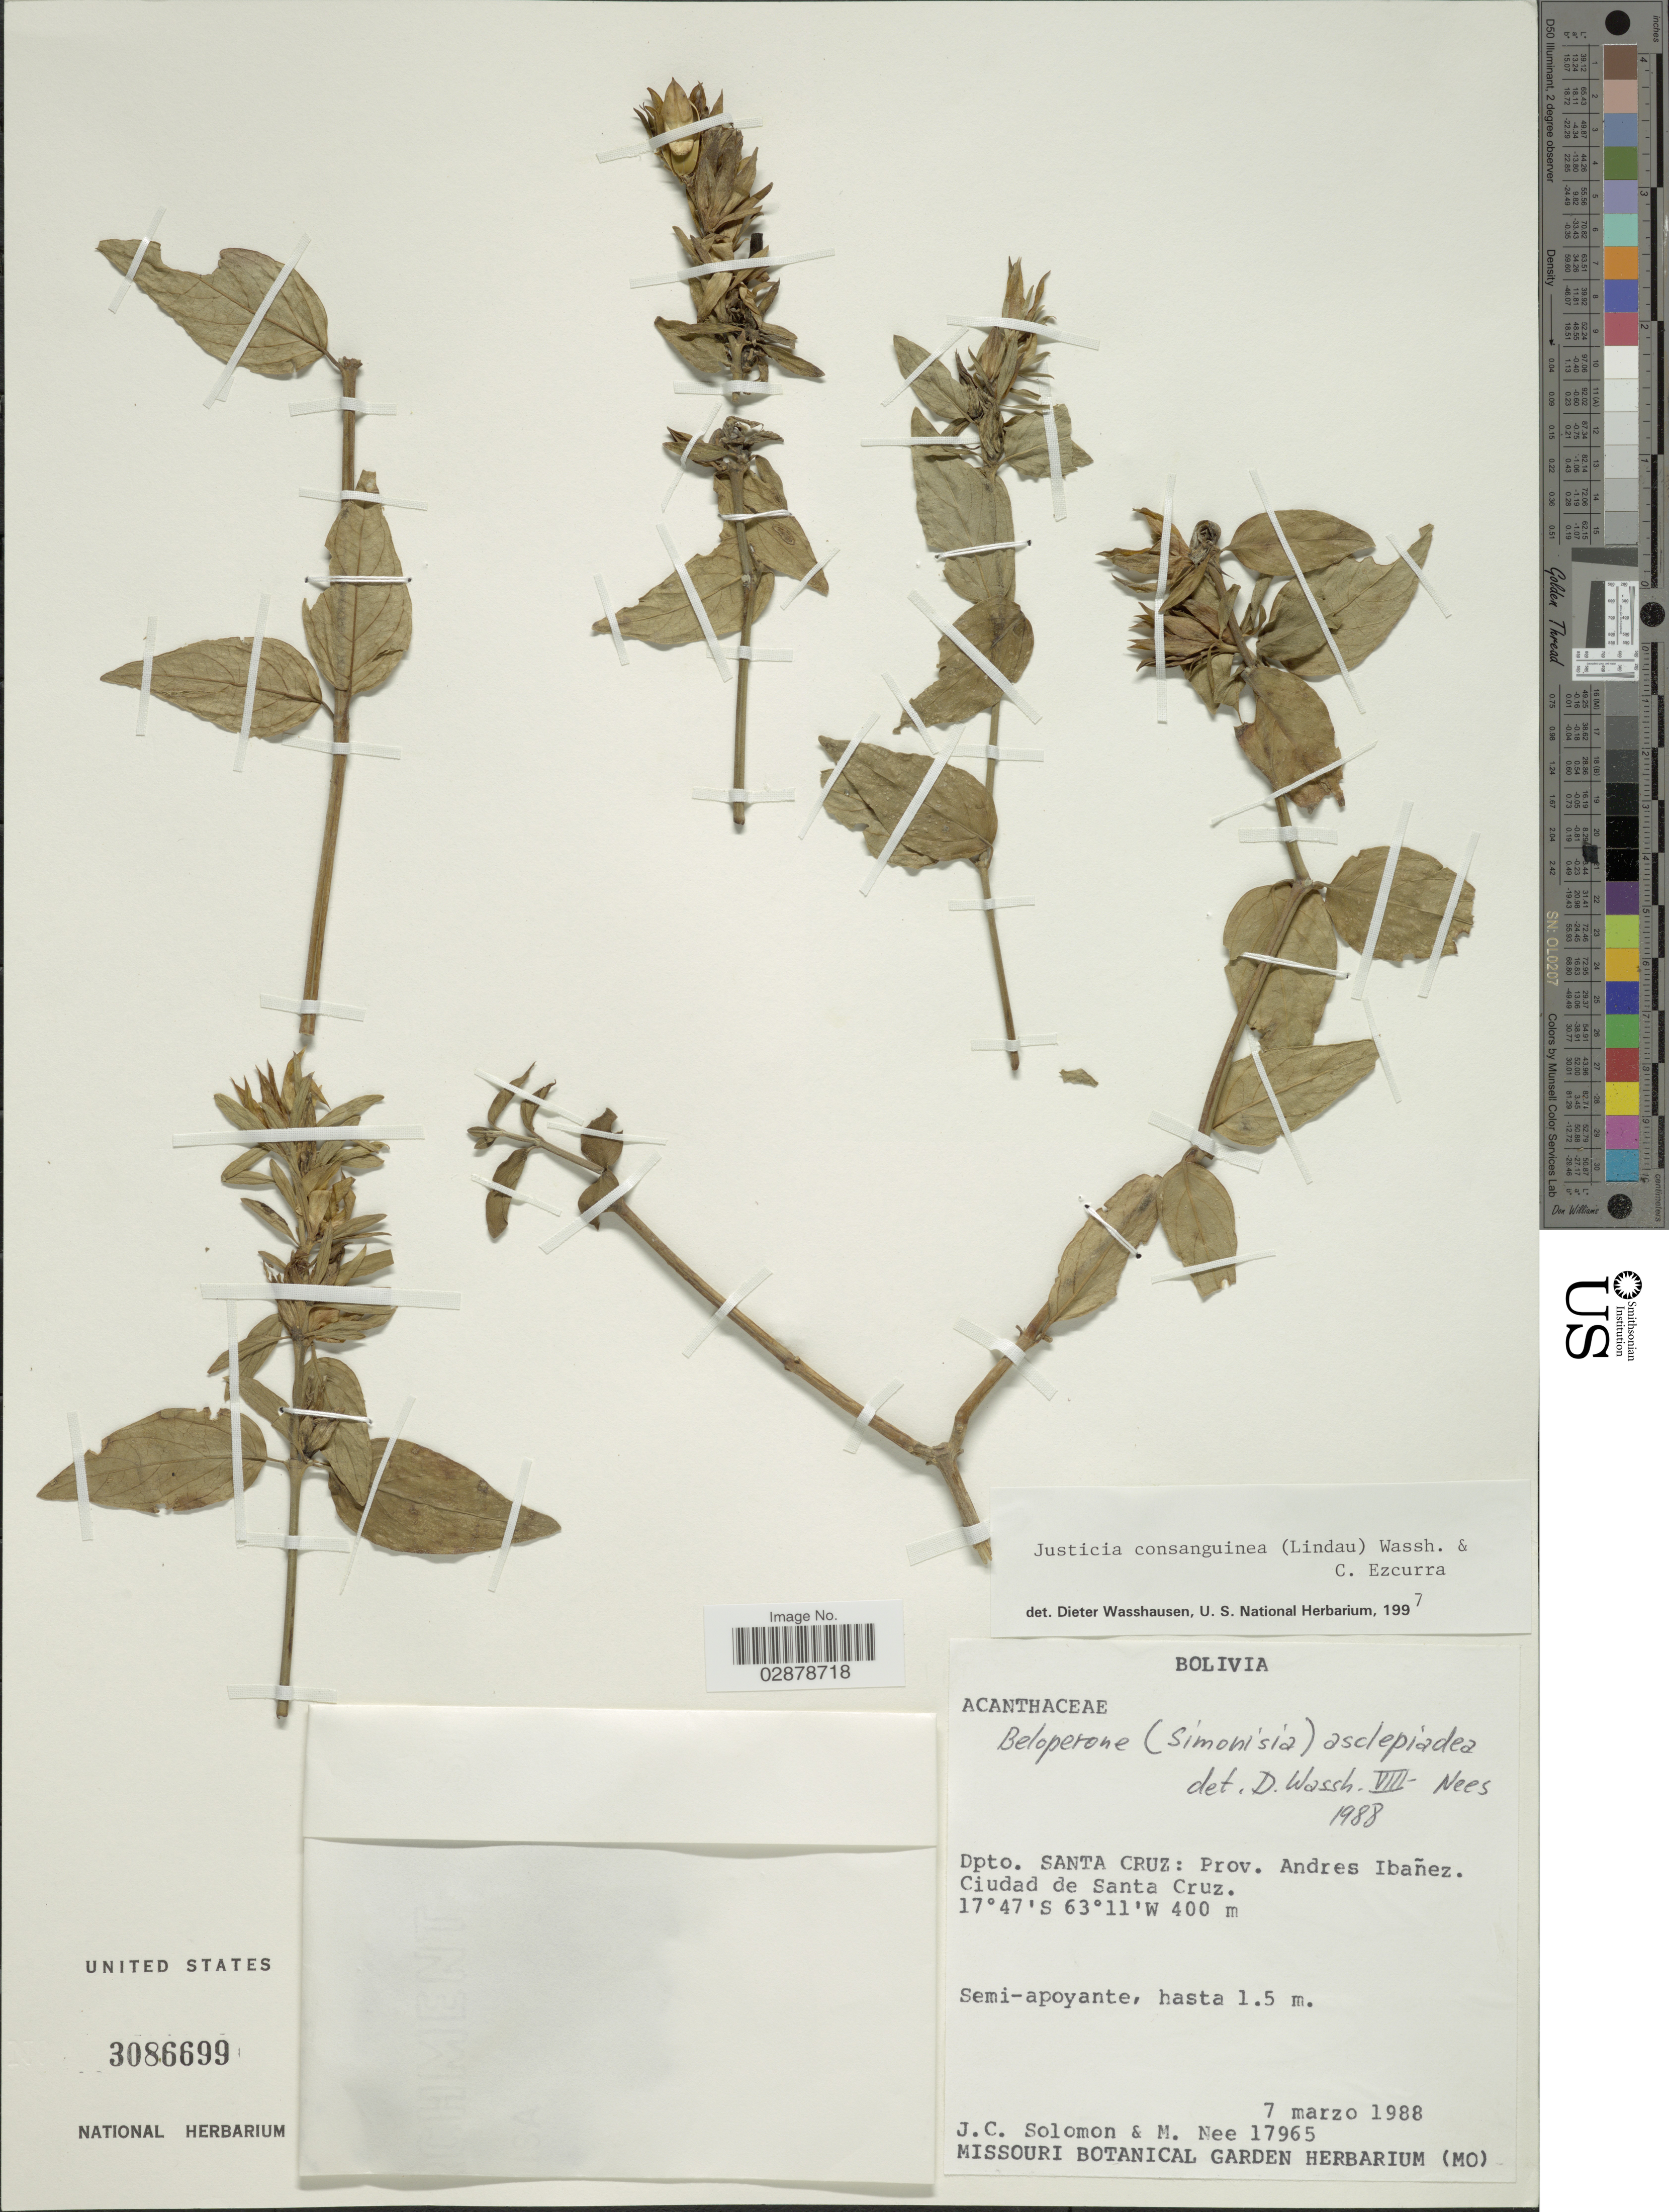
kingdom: Plantae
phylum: Tracheophyta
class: Magnoliopsida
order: Lamiales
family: Acanthaceae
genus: Justicia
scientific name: Justicia consanguinea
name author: (Lindau) Wassh. & C. Ezcurra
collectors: J. C. Solomon & M. Nee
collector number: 17965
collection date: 1988-03-07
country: Bolivia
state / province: Santa Cruz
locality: Dpto. Santa Cruz: Prov. Andres Ibañez, Ciudad de Santa Cruz.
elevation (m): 400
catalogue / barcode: US 3086699